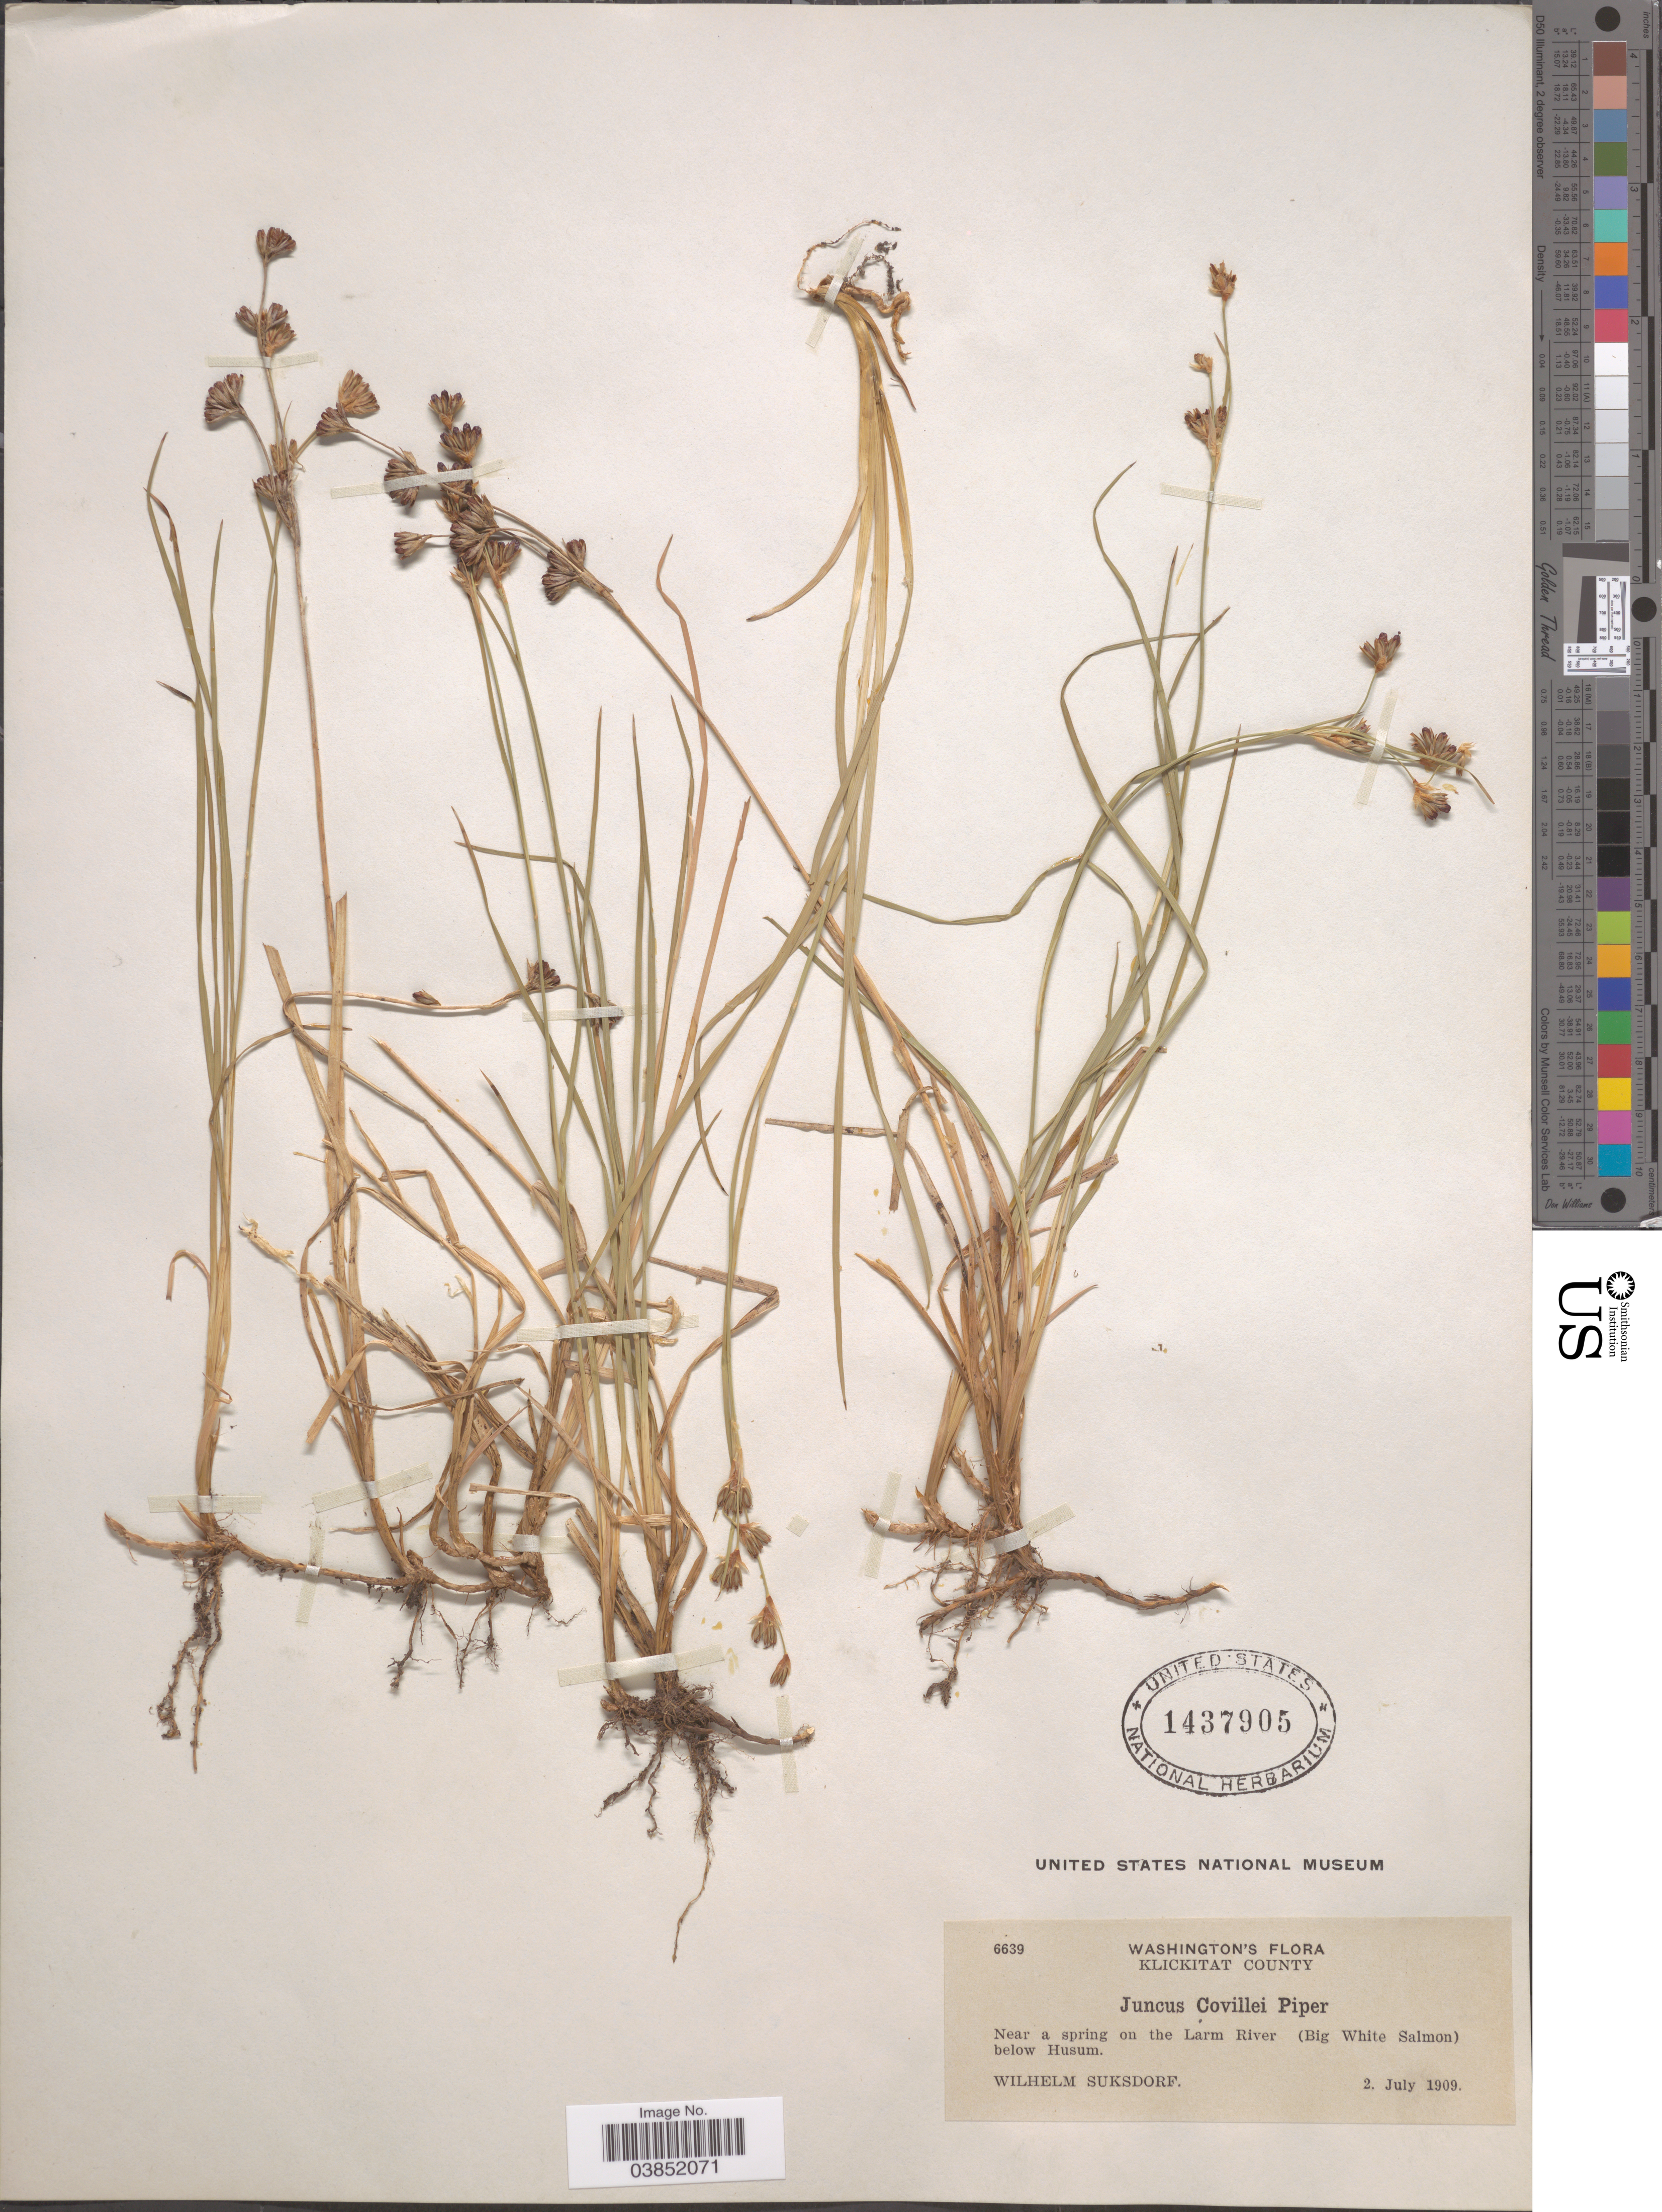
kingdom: Plantae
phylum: Tracheophyta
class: Liliopsida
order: Poales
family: Juncaceae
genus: Juncus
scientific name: Juncus covillei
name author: Piper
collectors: W. N. Suksdorf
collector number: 6639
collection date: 1909-07-02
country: United States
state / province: Washington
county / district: Klickitat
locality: Klickitat County. Near a spring on the Larm River (Big White Salmon) below Husum.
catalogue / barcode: US 1437905